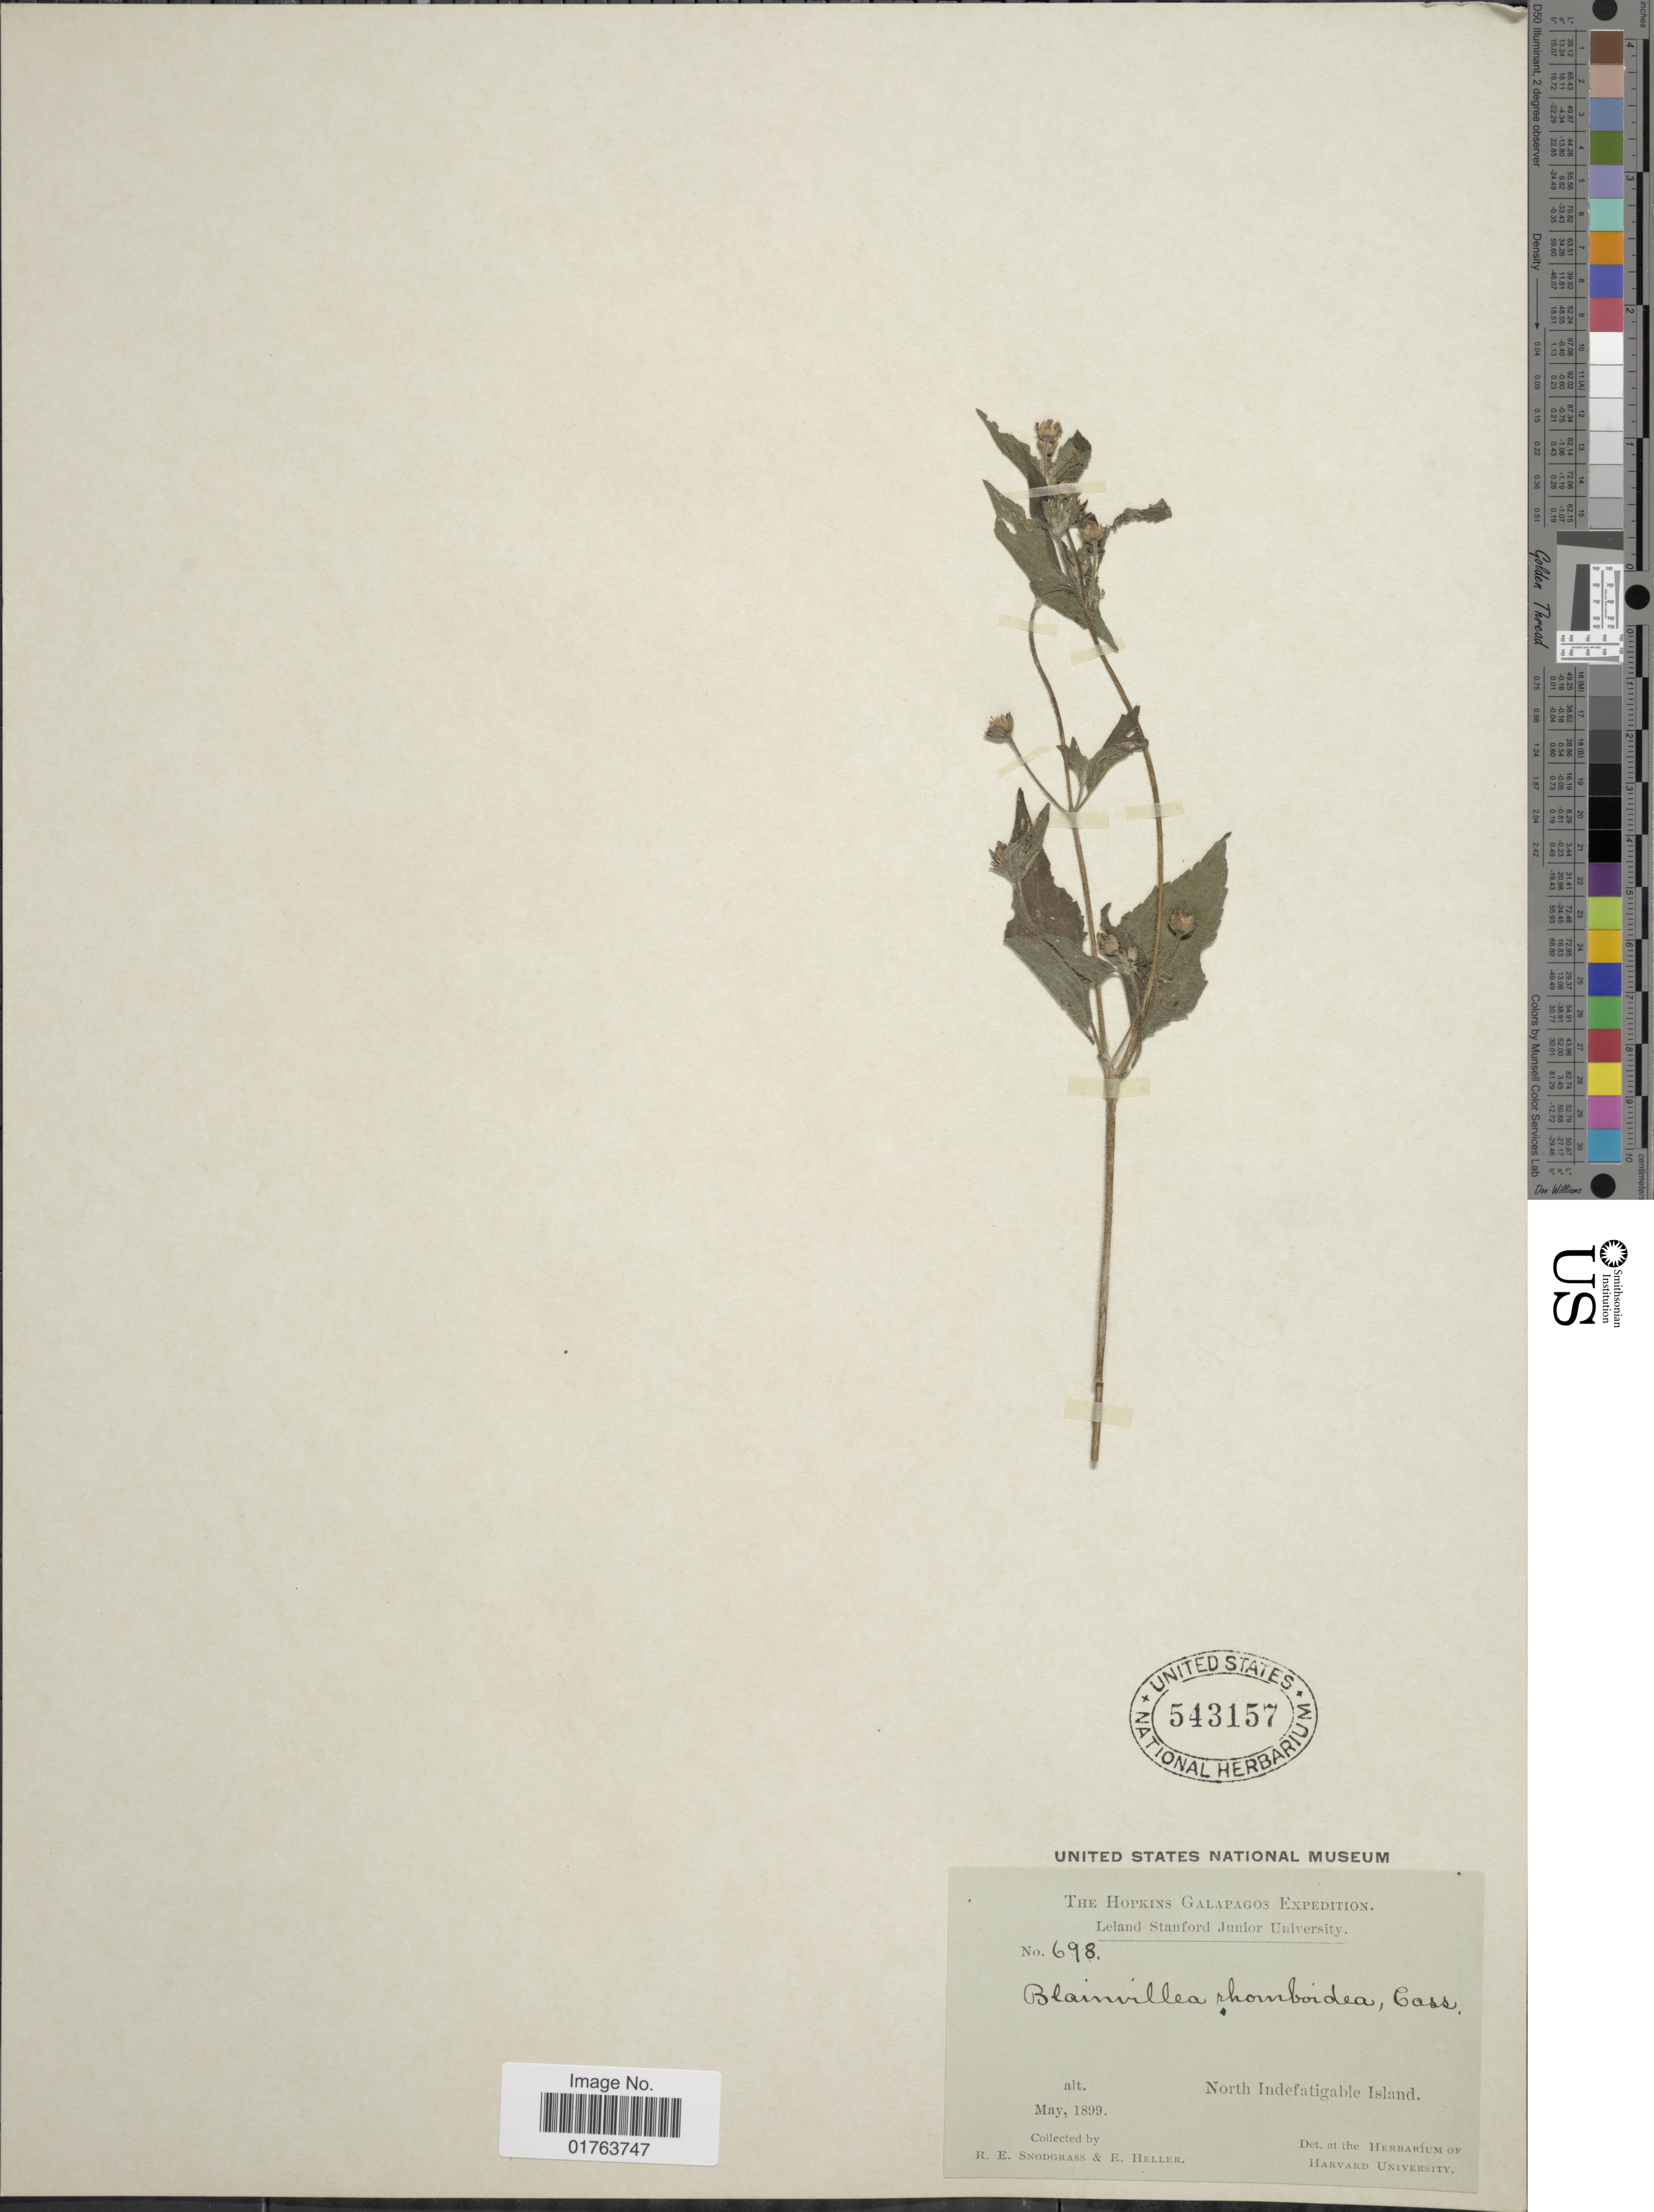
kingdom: Plantae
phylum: Tracheophyta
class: Magnoliopsida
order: Asterales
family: Asteraceae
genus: Blainvillea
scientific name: Blainvillea dichotoma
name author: Cass.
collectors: R. E. Snodgrass & E. Heller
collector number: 698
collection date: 1899-05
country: Ecuador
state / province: Colón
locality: The Hopkins Galapagos, North Indefatigable Island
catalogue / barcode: US 543157